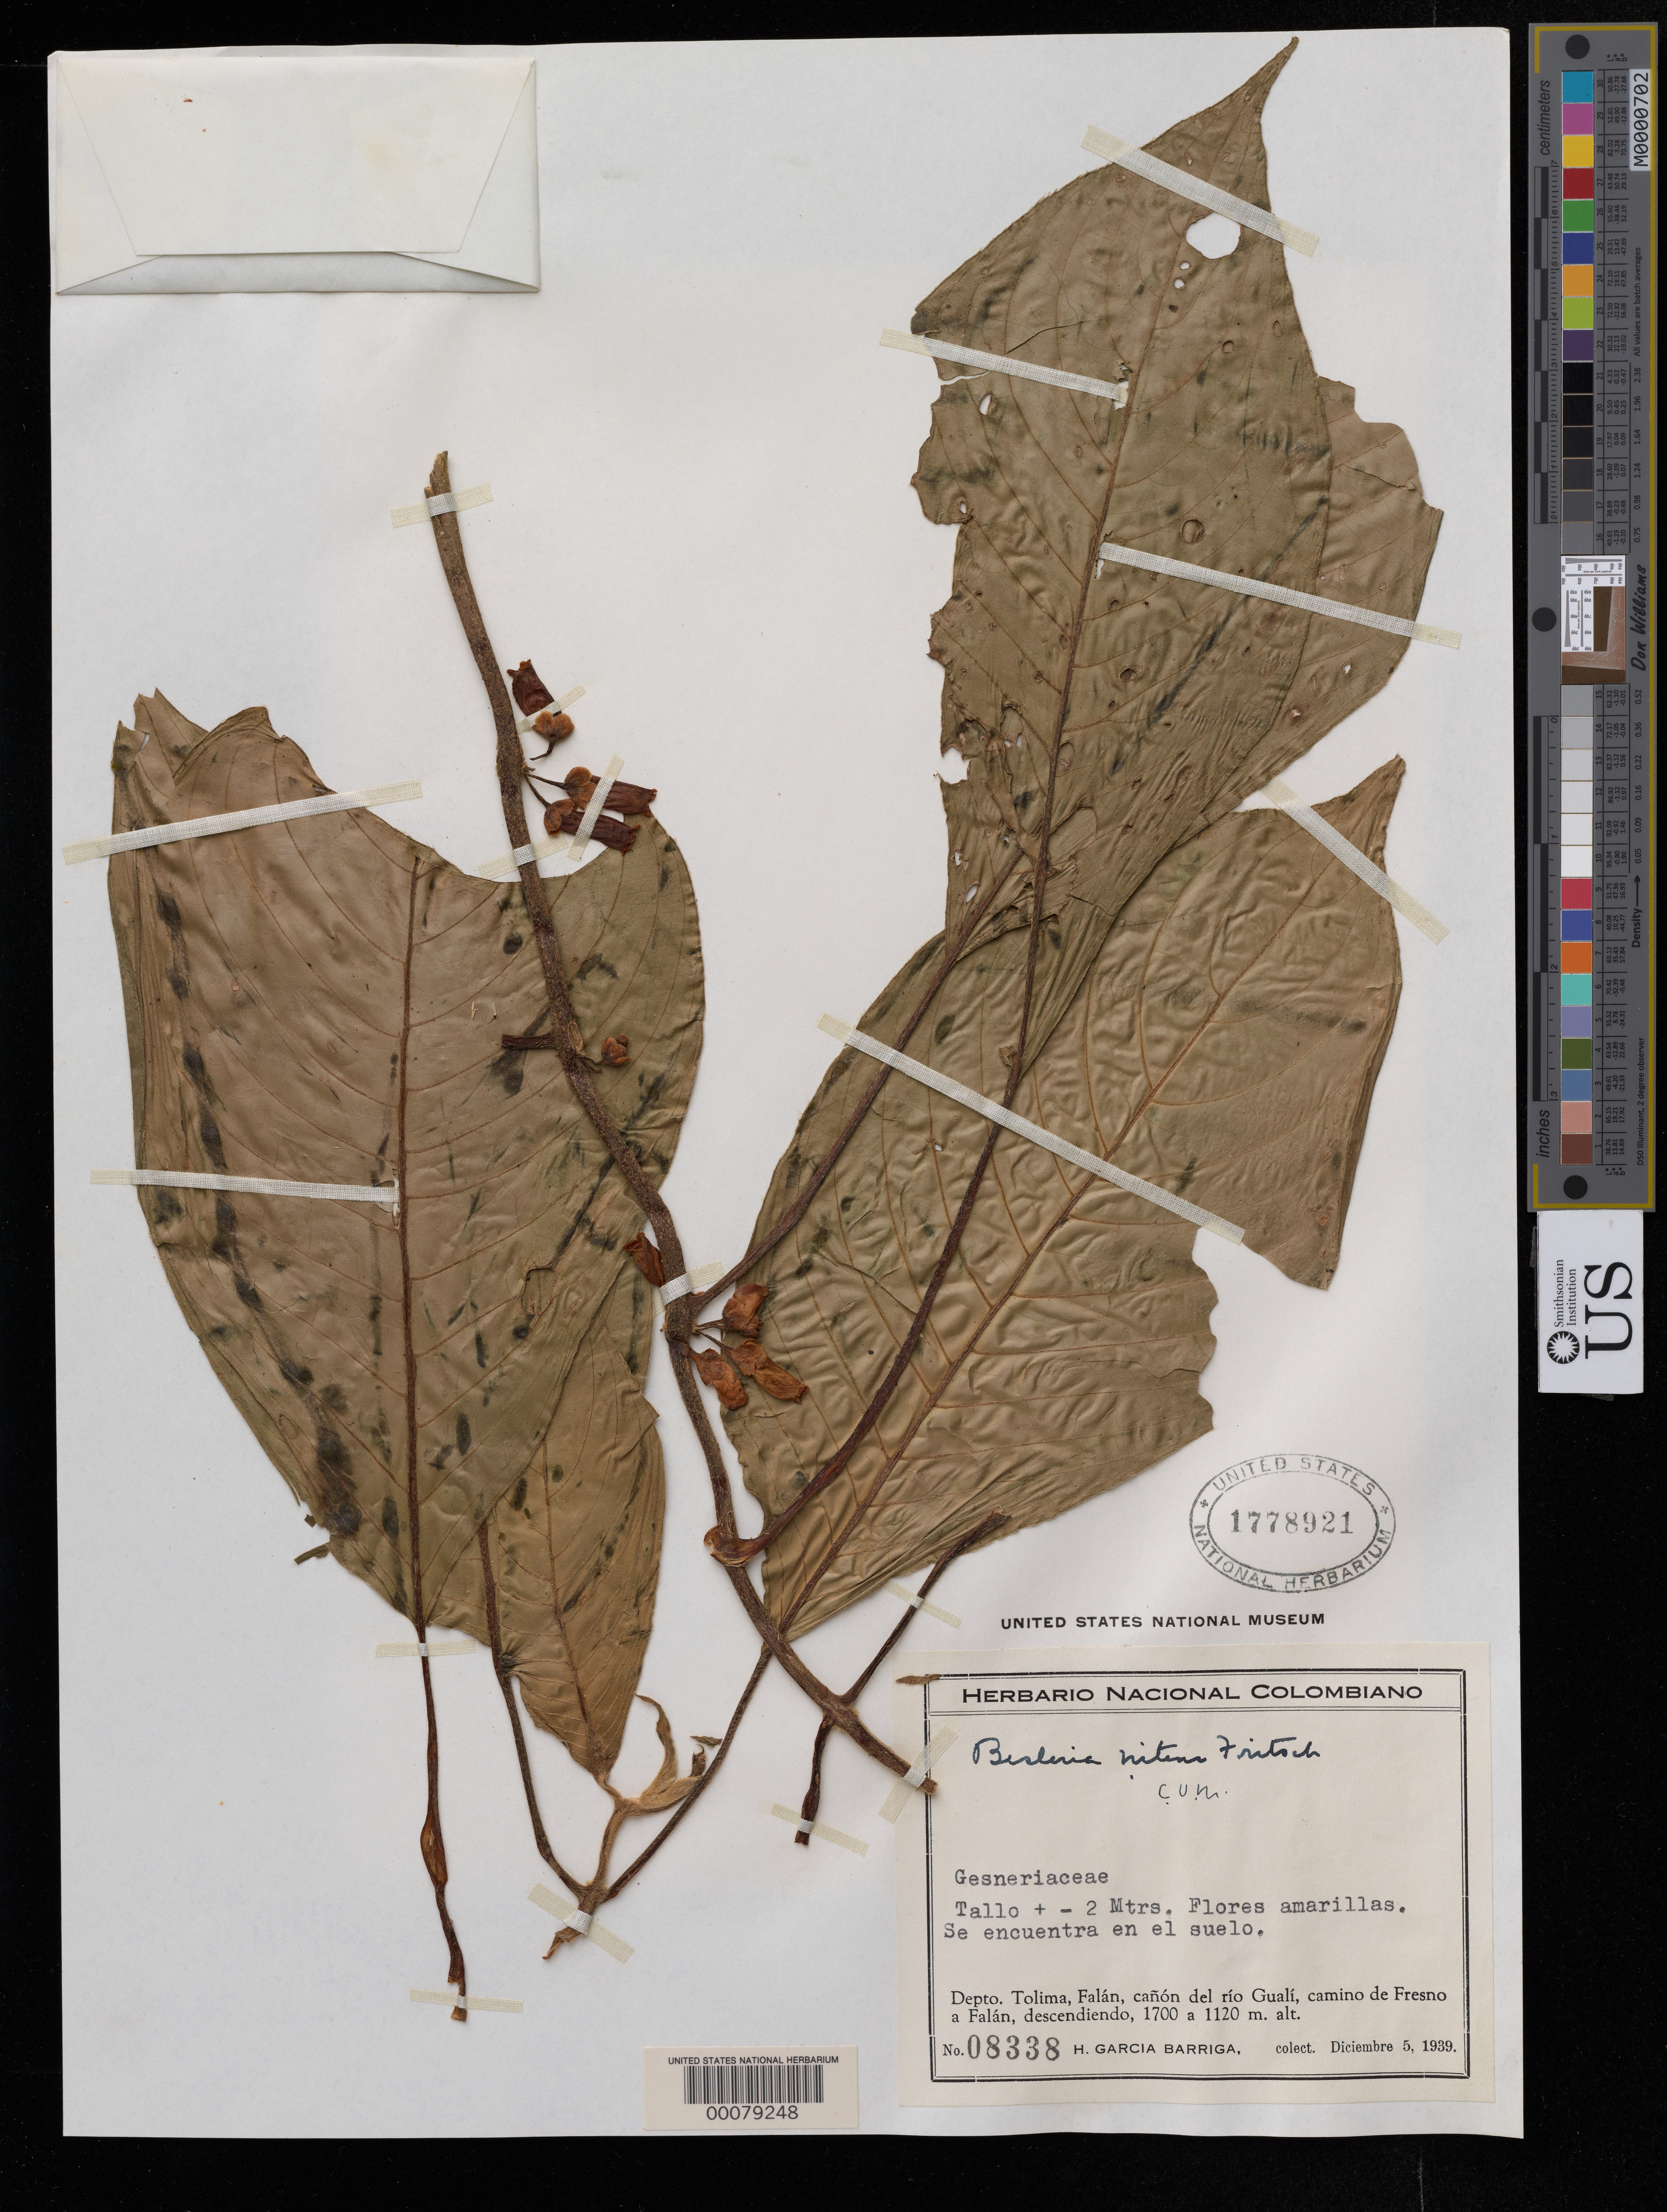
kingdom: Plantae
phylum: Tracheophyta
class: Magnoliopsida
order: Lamiales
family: Gesneriaceae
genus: Besleria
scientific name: Besleria nitens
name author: Fritsch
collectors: H. García Barriga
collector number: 8338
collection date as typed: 05 Dec 1939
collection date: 1939-12-05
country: Colombia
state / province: Tolima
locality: Falan, canon of Rio Guali, road from Fresno to Falan, descending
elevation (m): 1120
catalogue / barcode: US 1778921